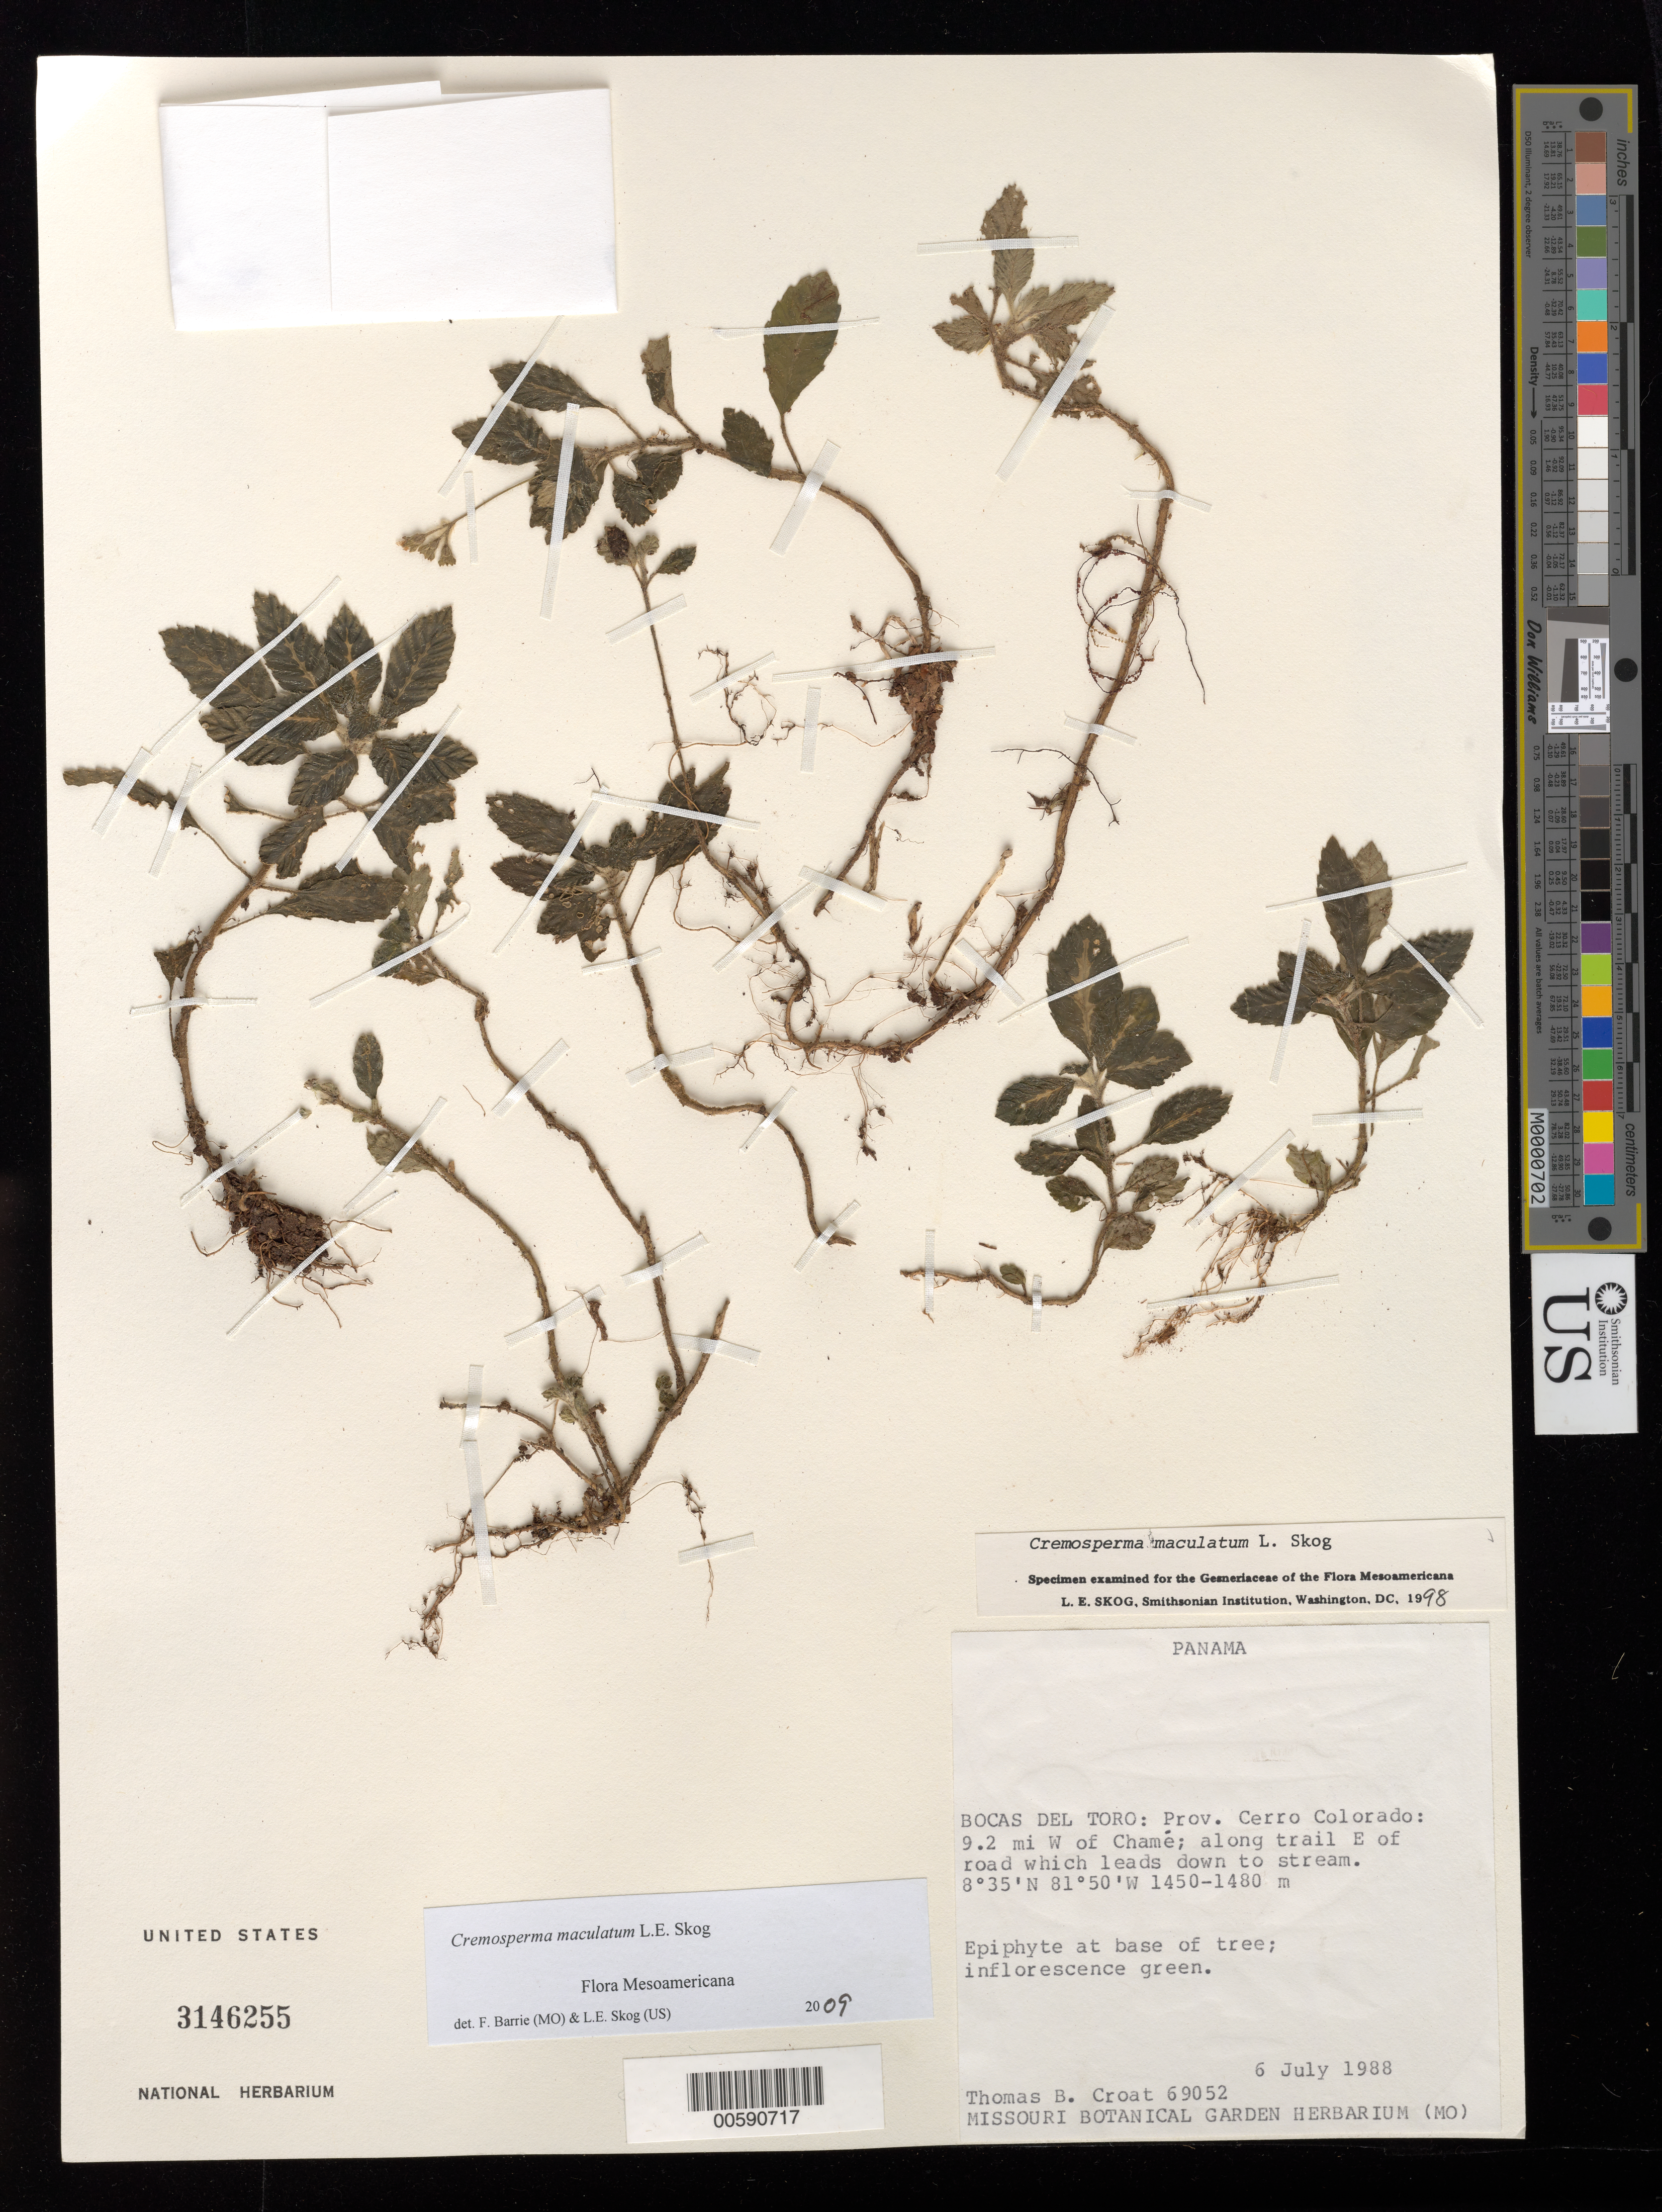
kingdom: Plantae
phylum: Tracheophyta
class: Magnoliopsida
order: Lamiales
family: Gesneriaceae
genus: Cremosperma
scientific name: Cremosperma maculatum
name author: L.E. Skog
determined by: Skog, Laurence E.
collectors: T. B. Croat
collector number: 69052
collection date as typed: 06 Jul 1988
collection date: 1988-07-06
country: Panama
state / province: Bocas del Toro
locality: Cerro Colorado, 9.2 mi W of Chamé, along trail E of road which leads down to stream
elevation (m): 1450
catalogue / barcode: US 3146255